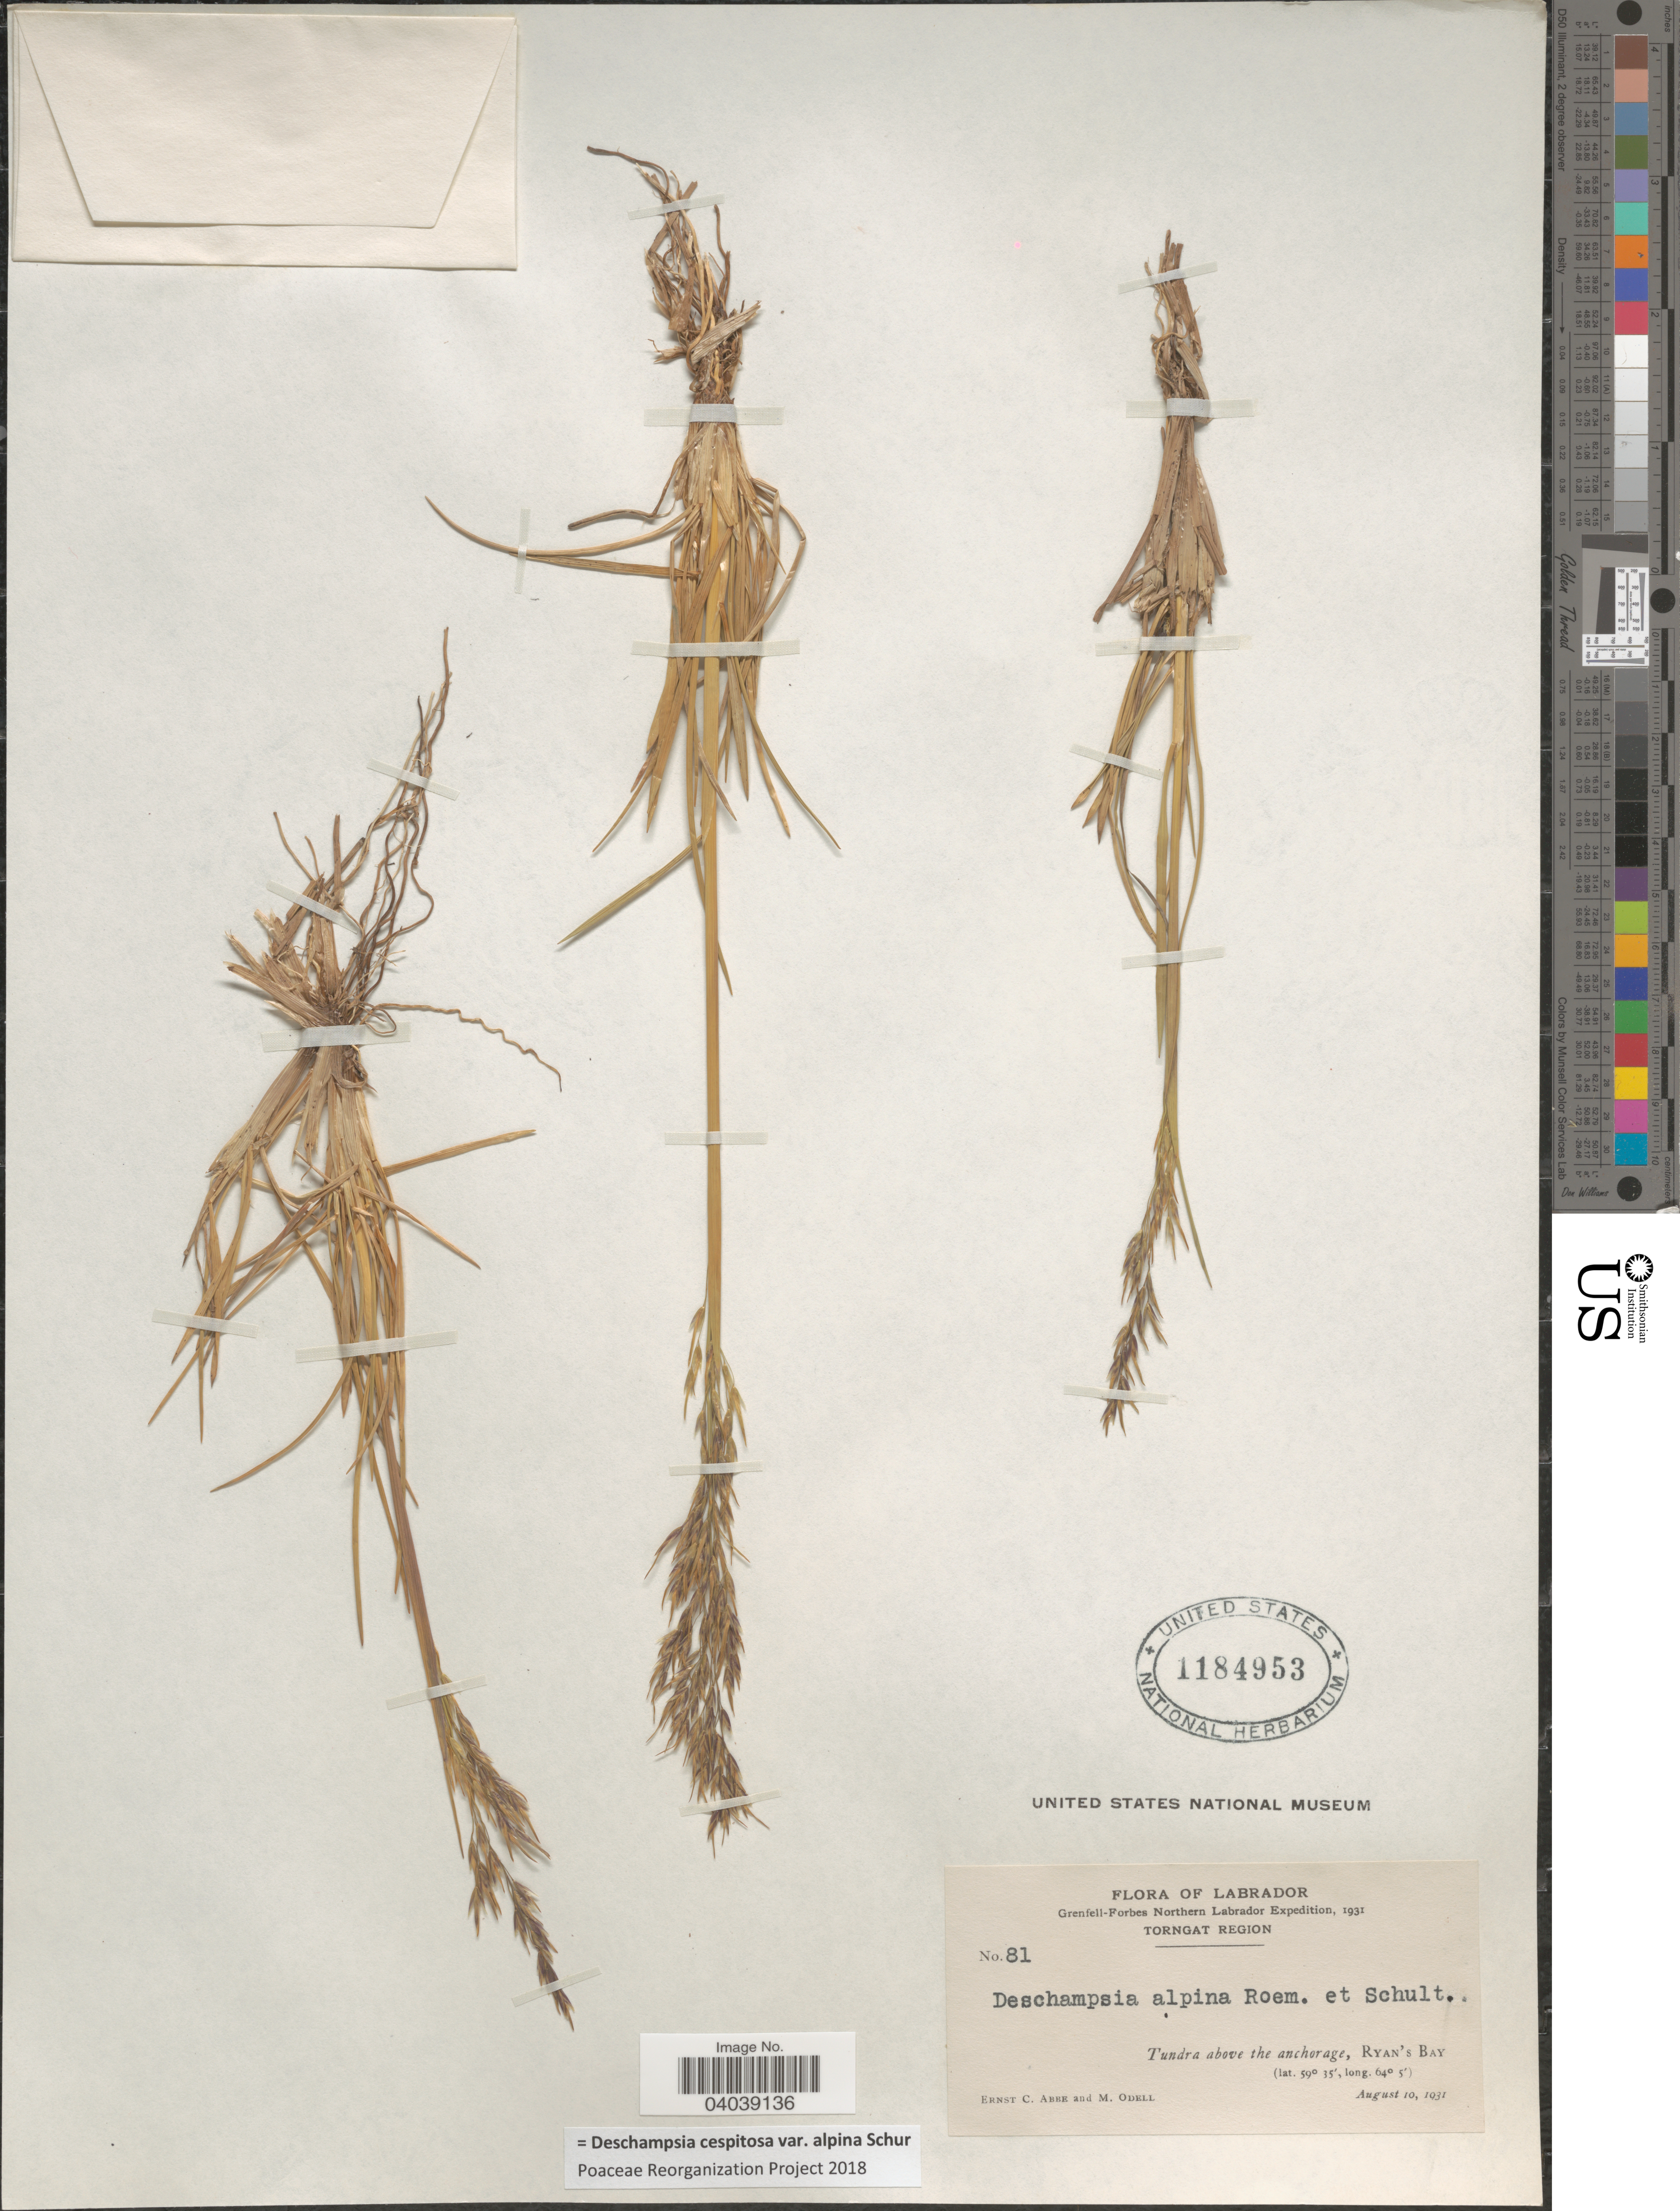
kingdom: Plantae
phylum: Tracheophyta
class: Liliopsida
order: Poales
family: Poaceae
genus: Deschampsia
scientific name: Deschampsia cespitosa var. alpina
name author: Vasey ex W.J. Beal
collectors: E. C. Abbe & M. Odell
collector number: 81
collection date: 1931-08-10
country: Canada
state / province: Newfoundland and Labrador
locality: Labrador. Torngat Region. Ryan's Bay.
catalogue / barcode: US 1184953